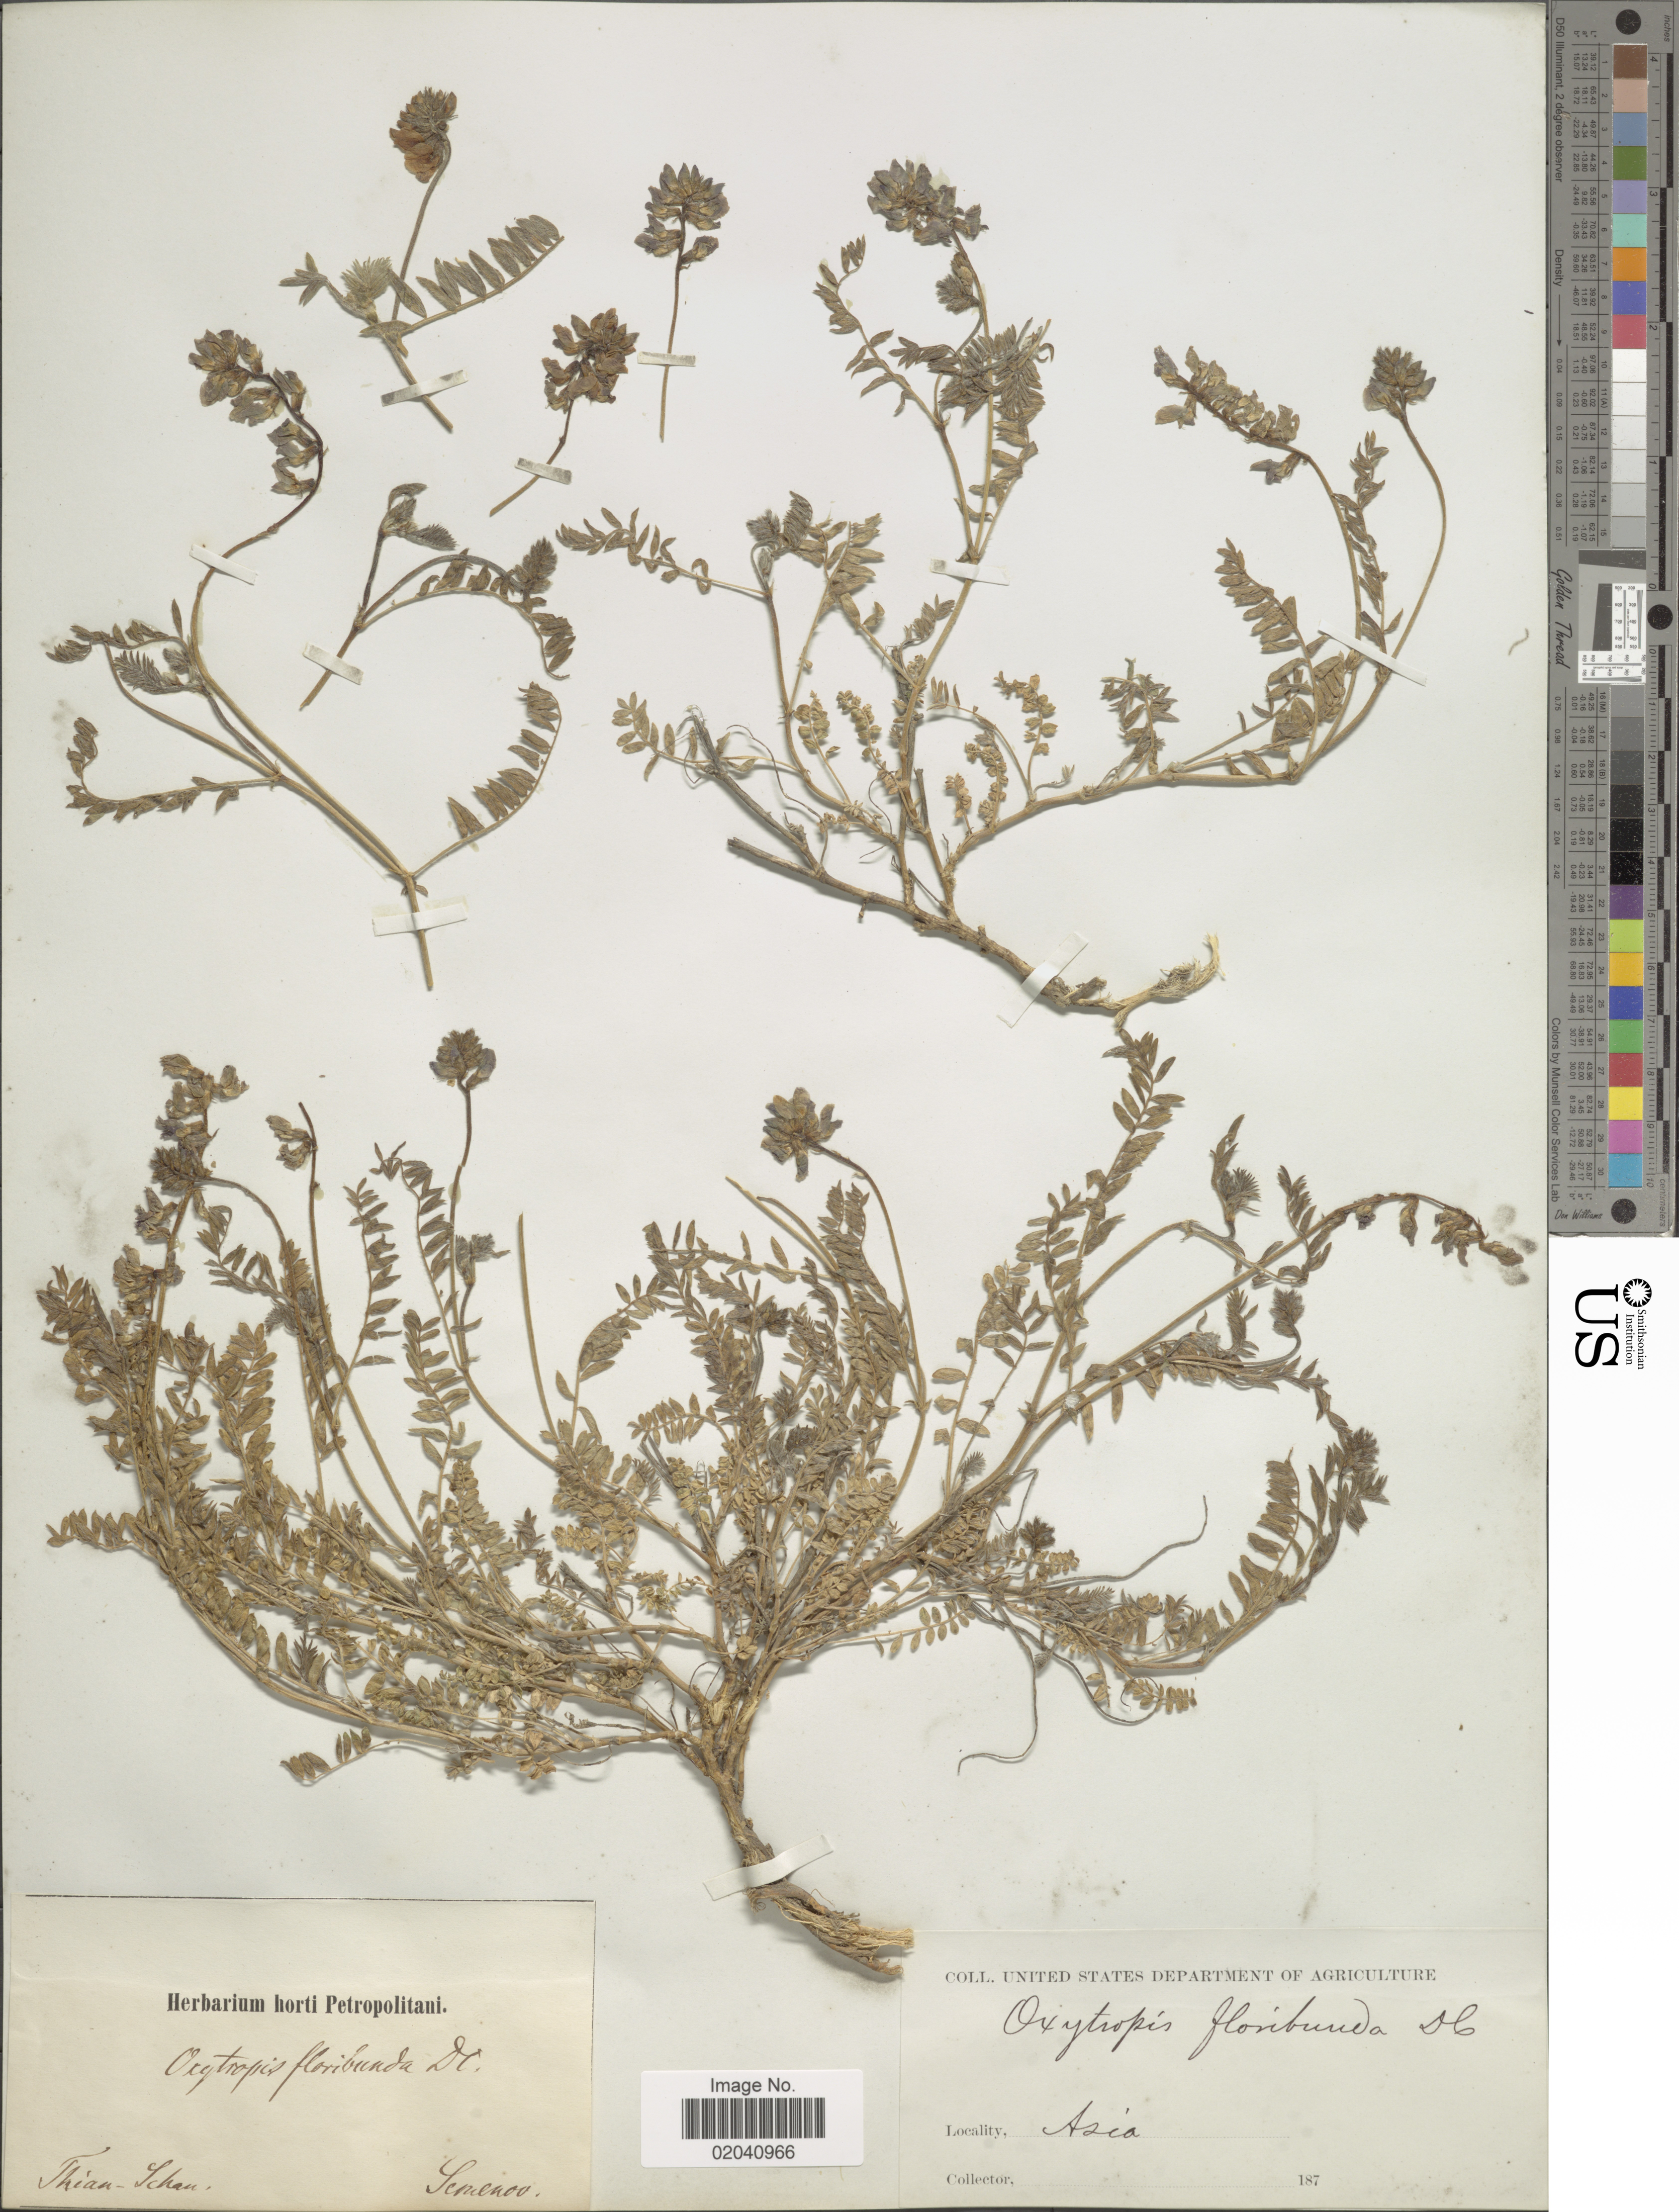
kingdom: Plantae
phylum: Tracheophyta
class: Magnoliopsida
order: Fabales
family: Fabaceae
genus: Oxytropis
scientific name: Oxytropis floribunda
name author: (Pall.) DC.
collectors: -- Semenov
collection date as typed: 187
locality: Tian - Shan